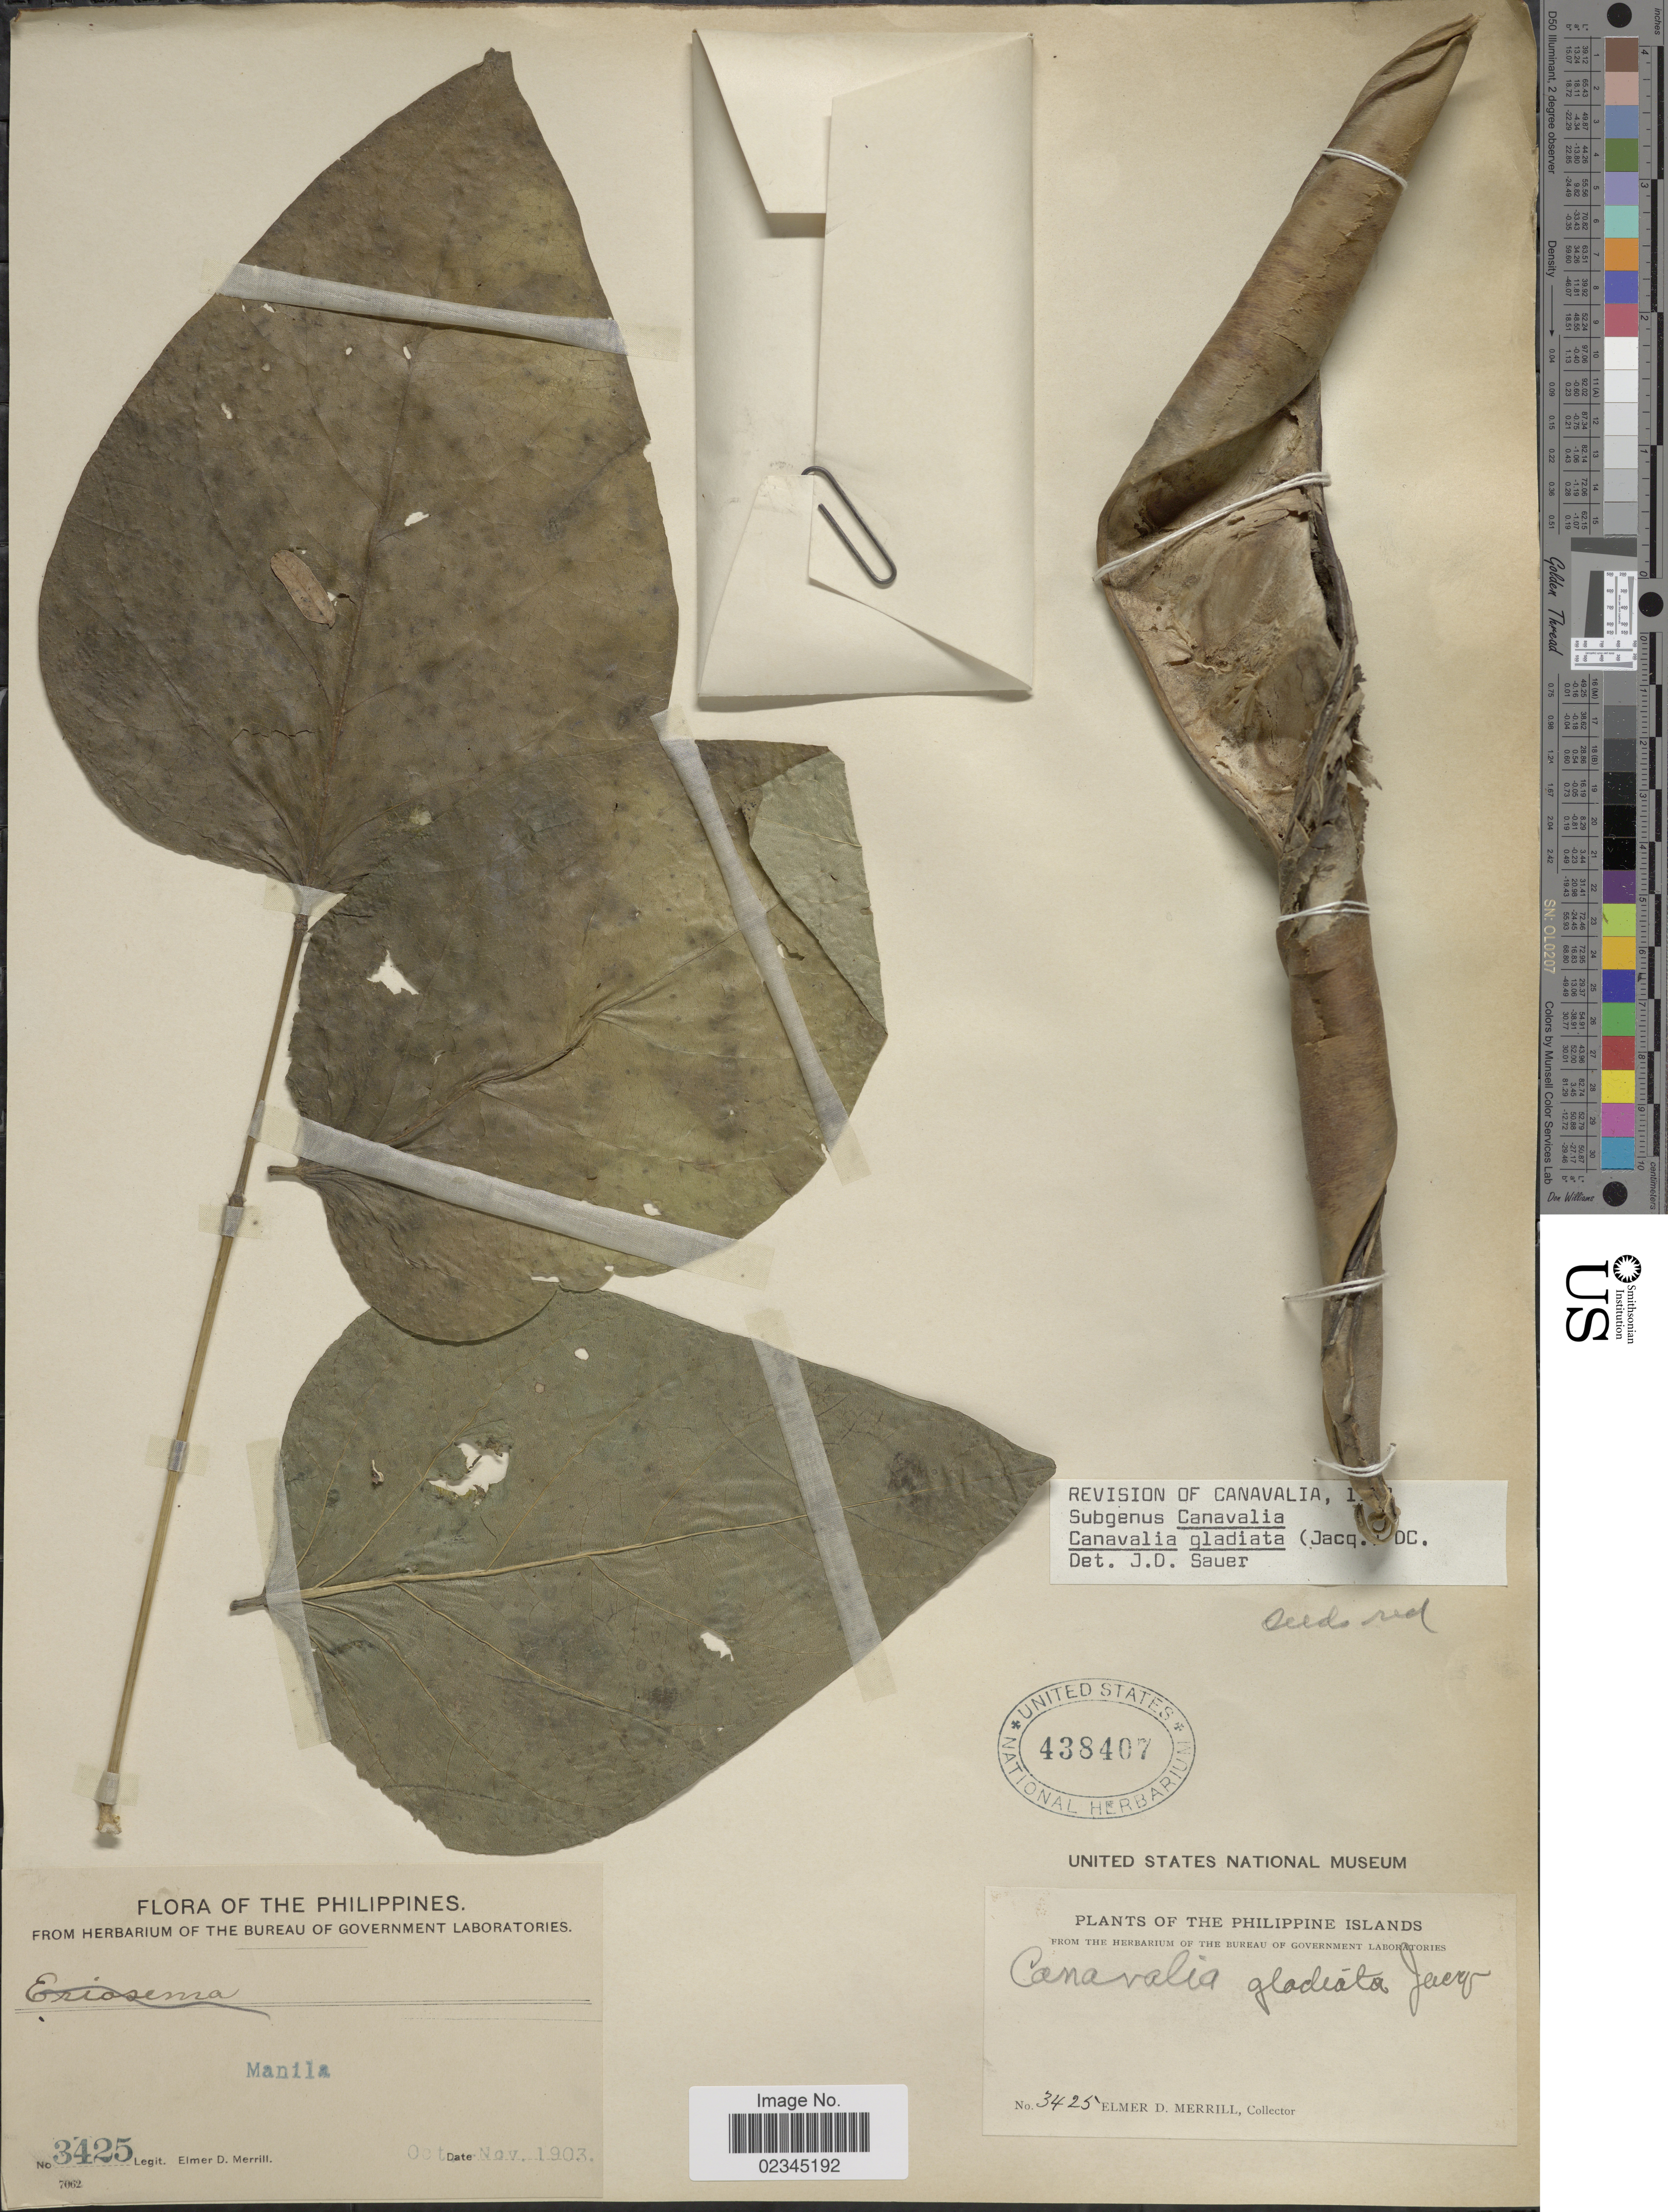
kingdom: Plantae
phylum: Tracheophyta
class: Magnoliopsida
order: Fabales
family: Fabaceae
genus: Canavalia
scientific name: Canavalia gladiata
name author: (Jacq.) DC.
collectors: E. D. Merrill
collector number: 3425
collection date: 1903-10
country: Philippines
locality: Manila. Philippine Islands.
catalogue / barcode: US 438407